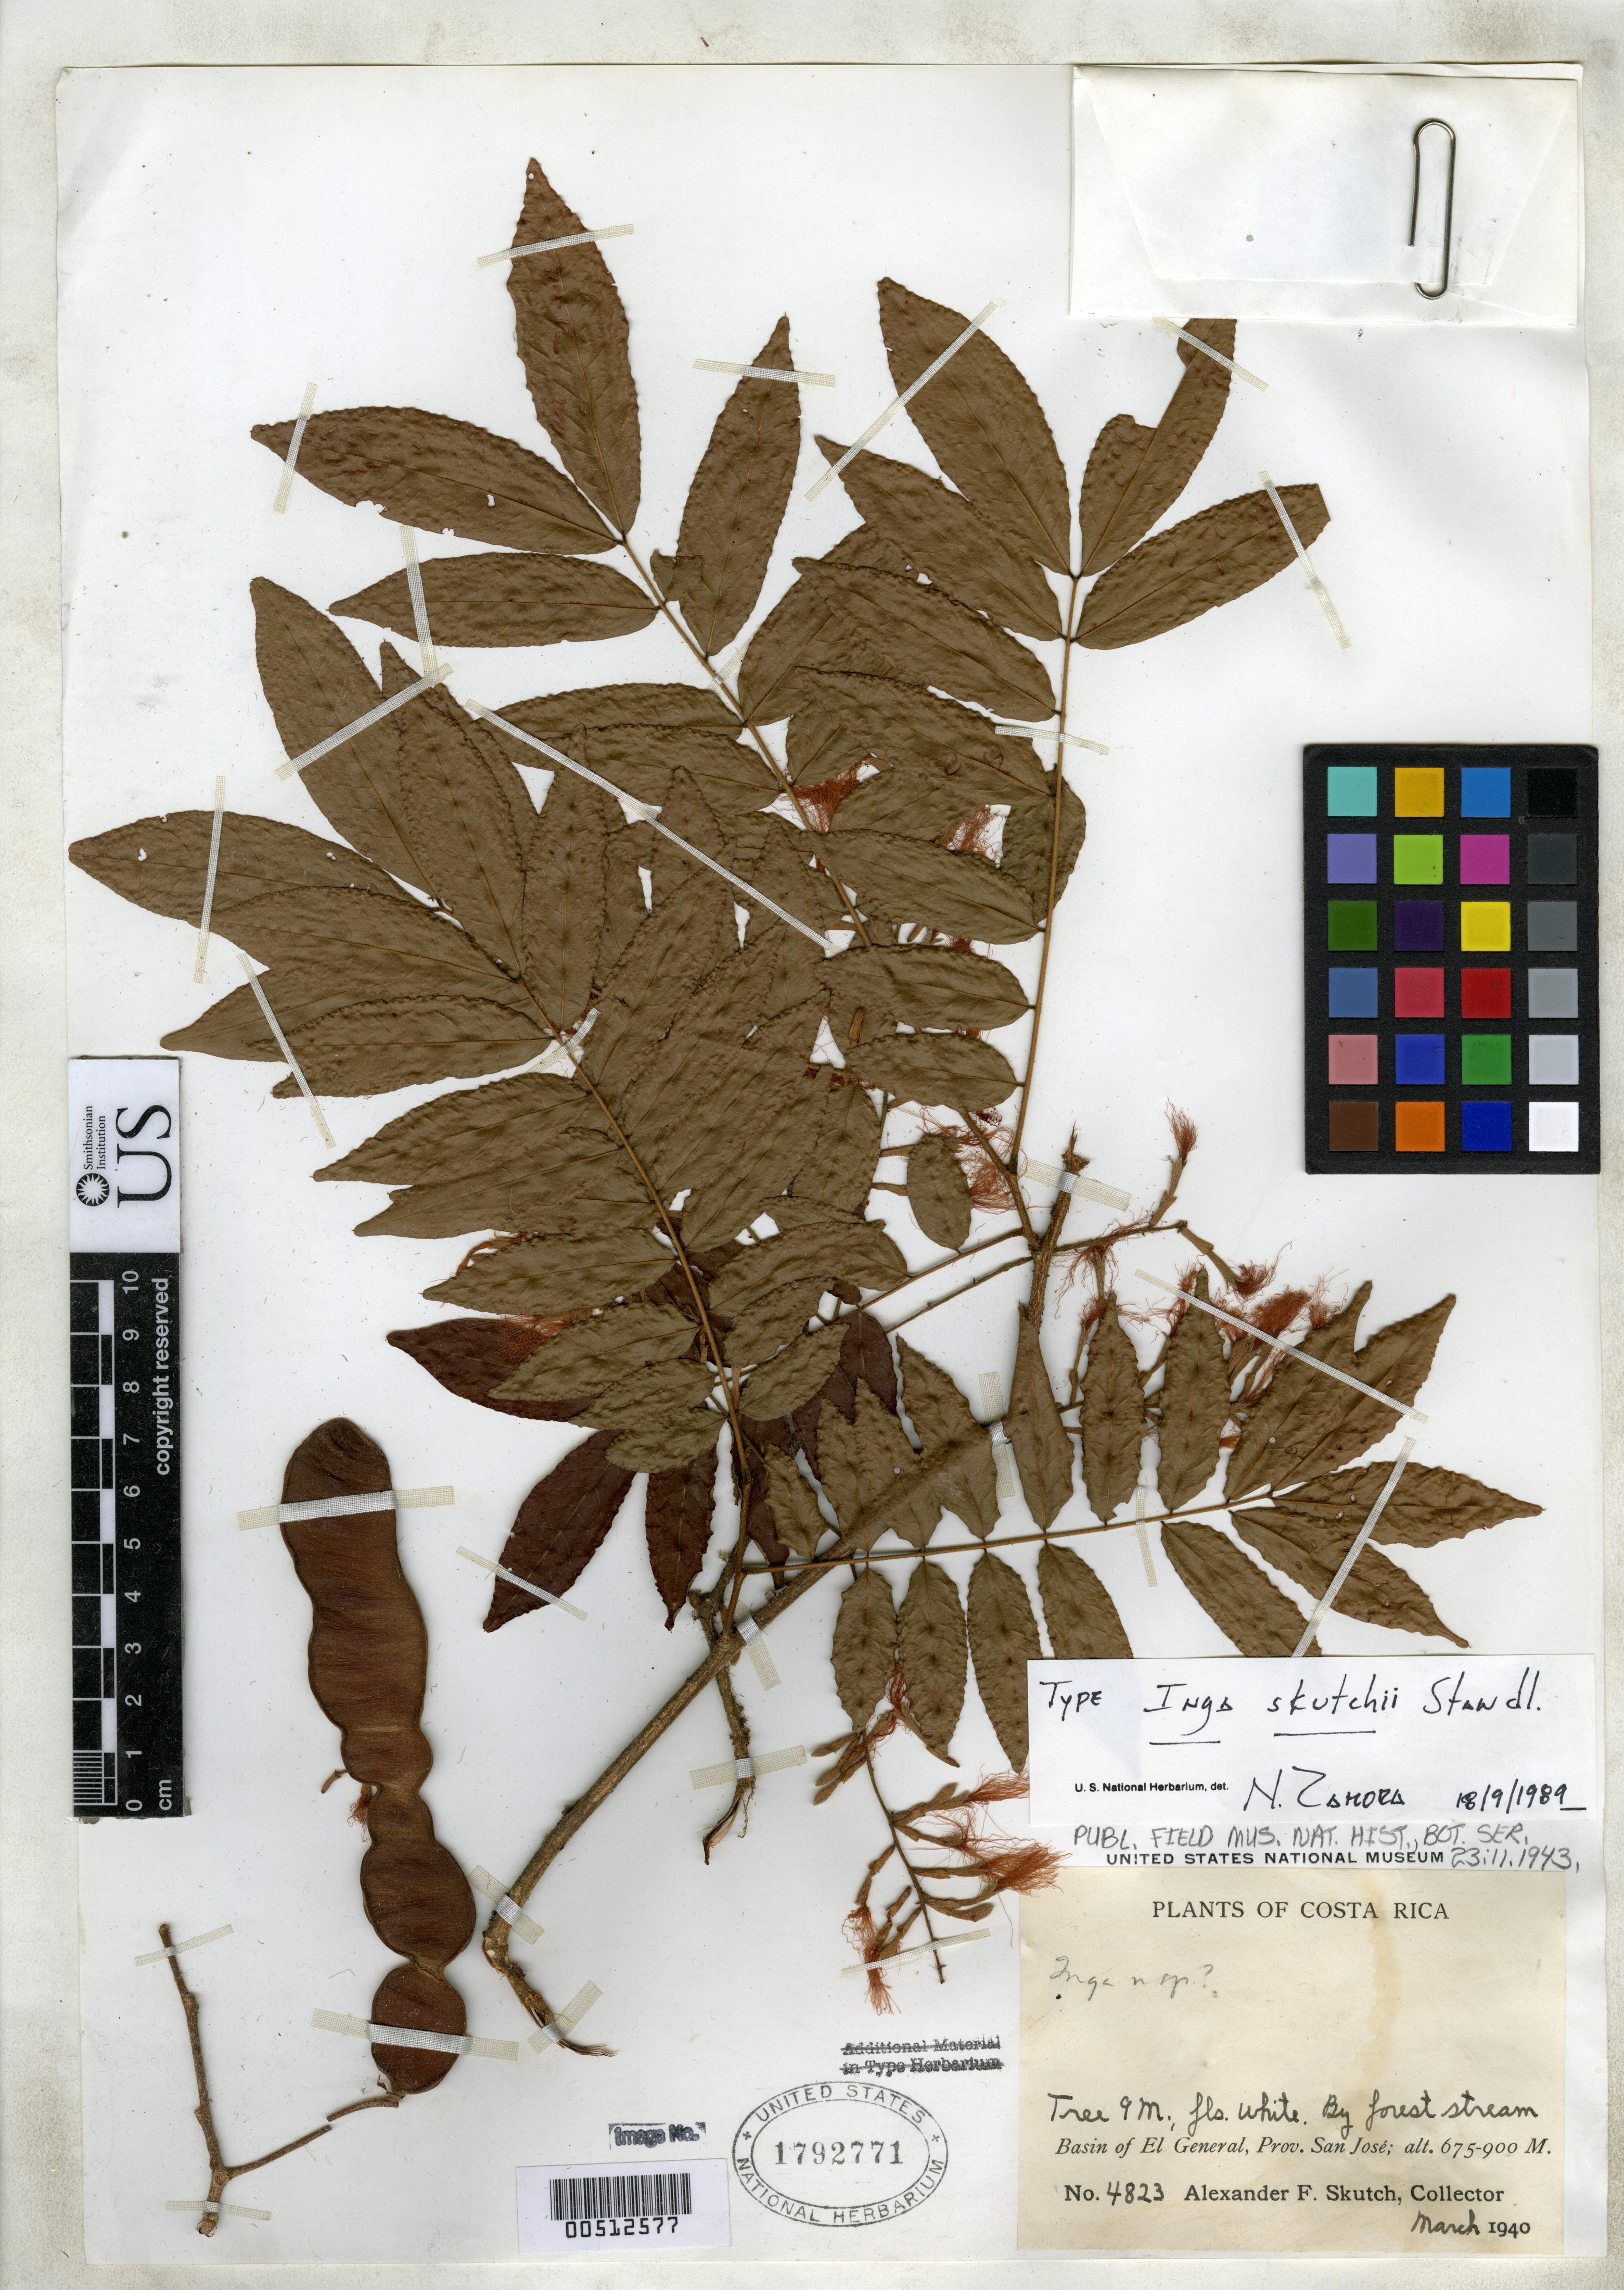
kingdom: Plantae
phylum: Tracheophyta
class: Magnoliopsida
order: Fabales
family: Fabaceae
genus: Inga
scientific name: Inga skutchii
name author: Standl.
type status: Isotype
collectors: A. F. Skutch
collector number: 4823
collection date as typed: Mar 1940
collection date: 1940-03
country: Costa Rica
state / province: San José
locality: Basin of El General.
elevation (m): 675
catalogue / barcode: US 1792771